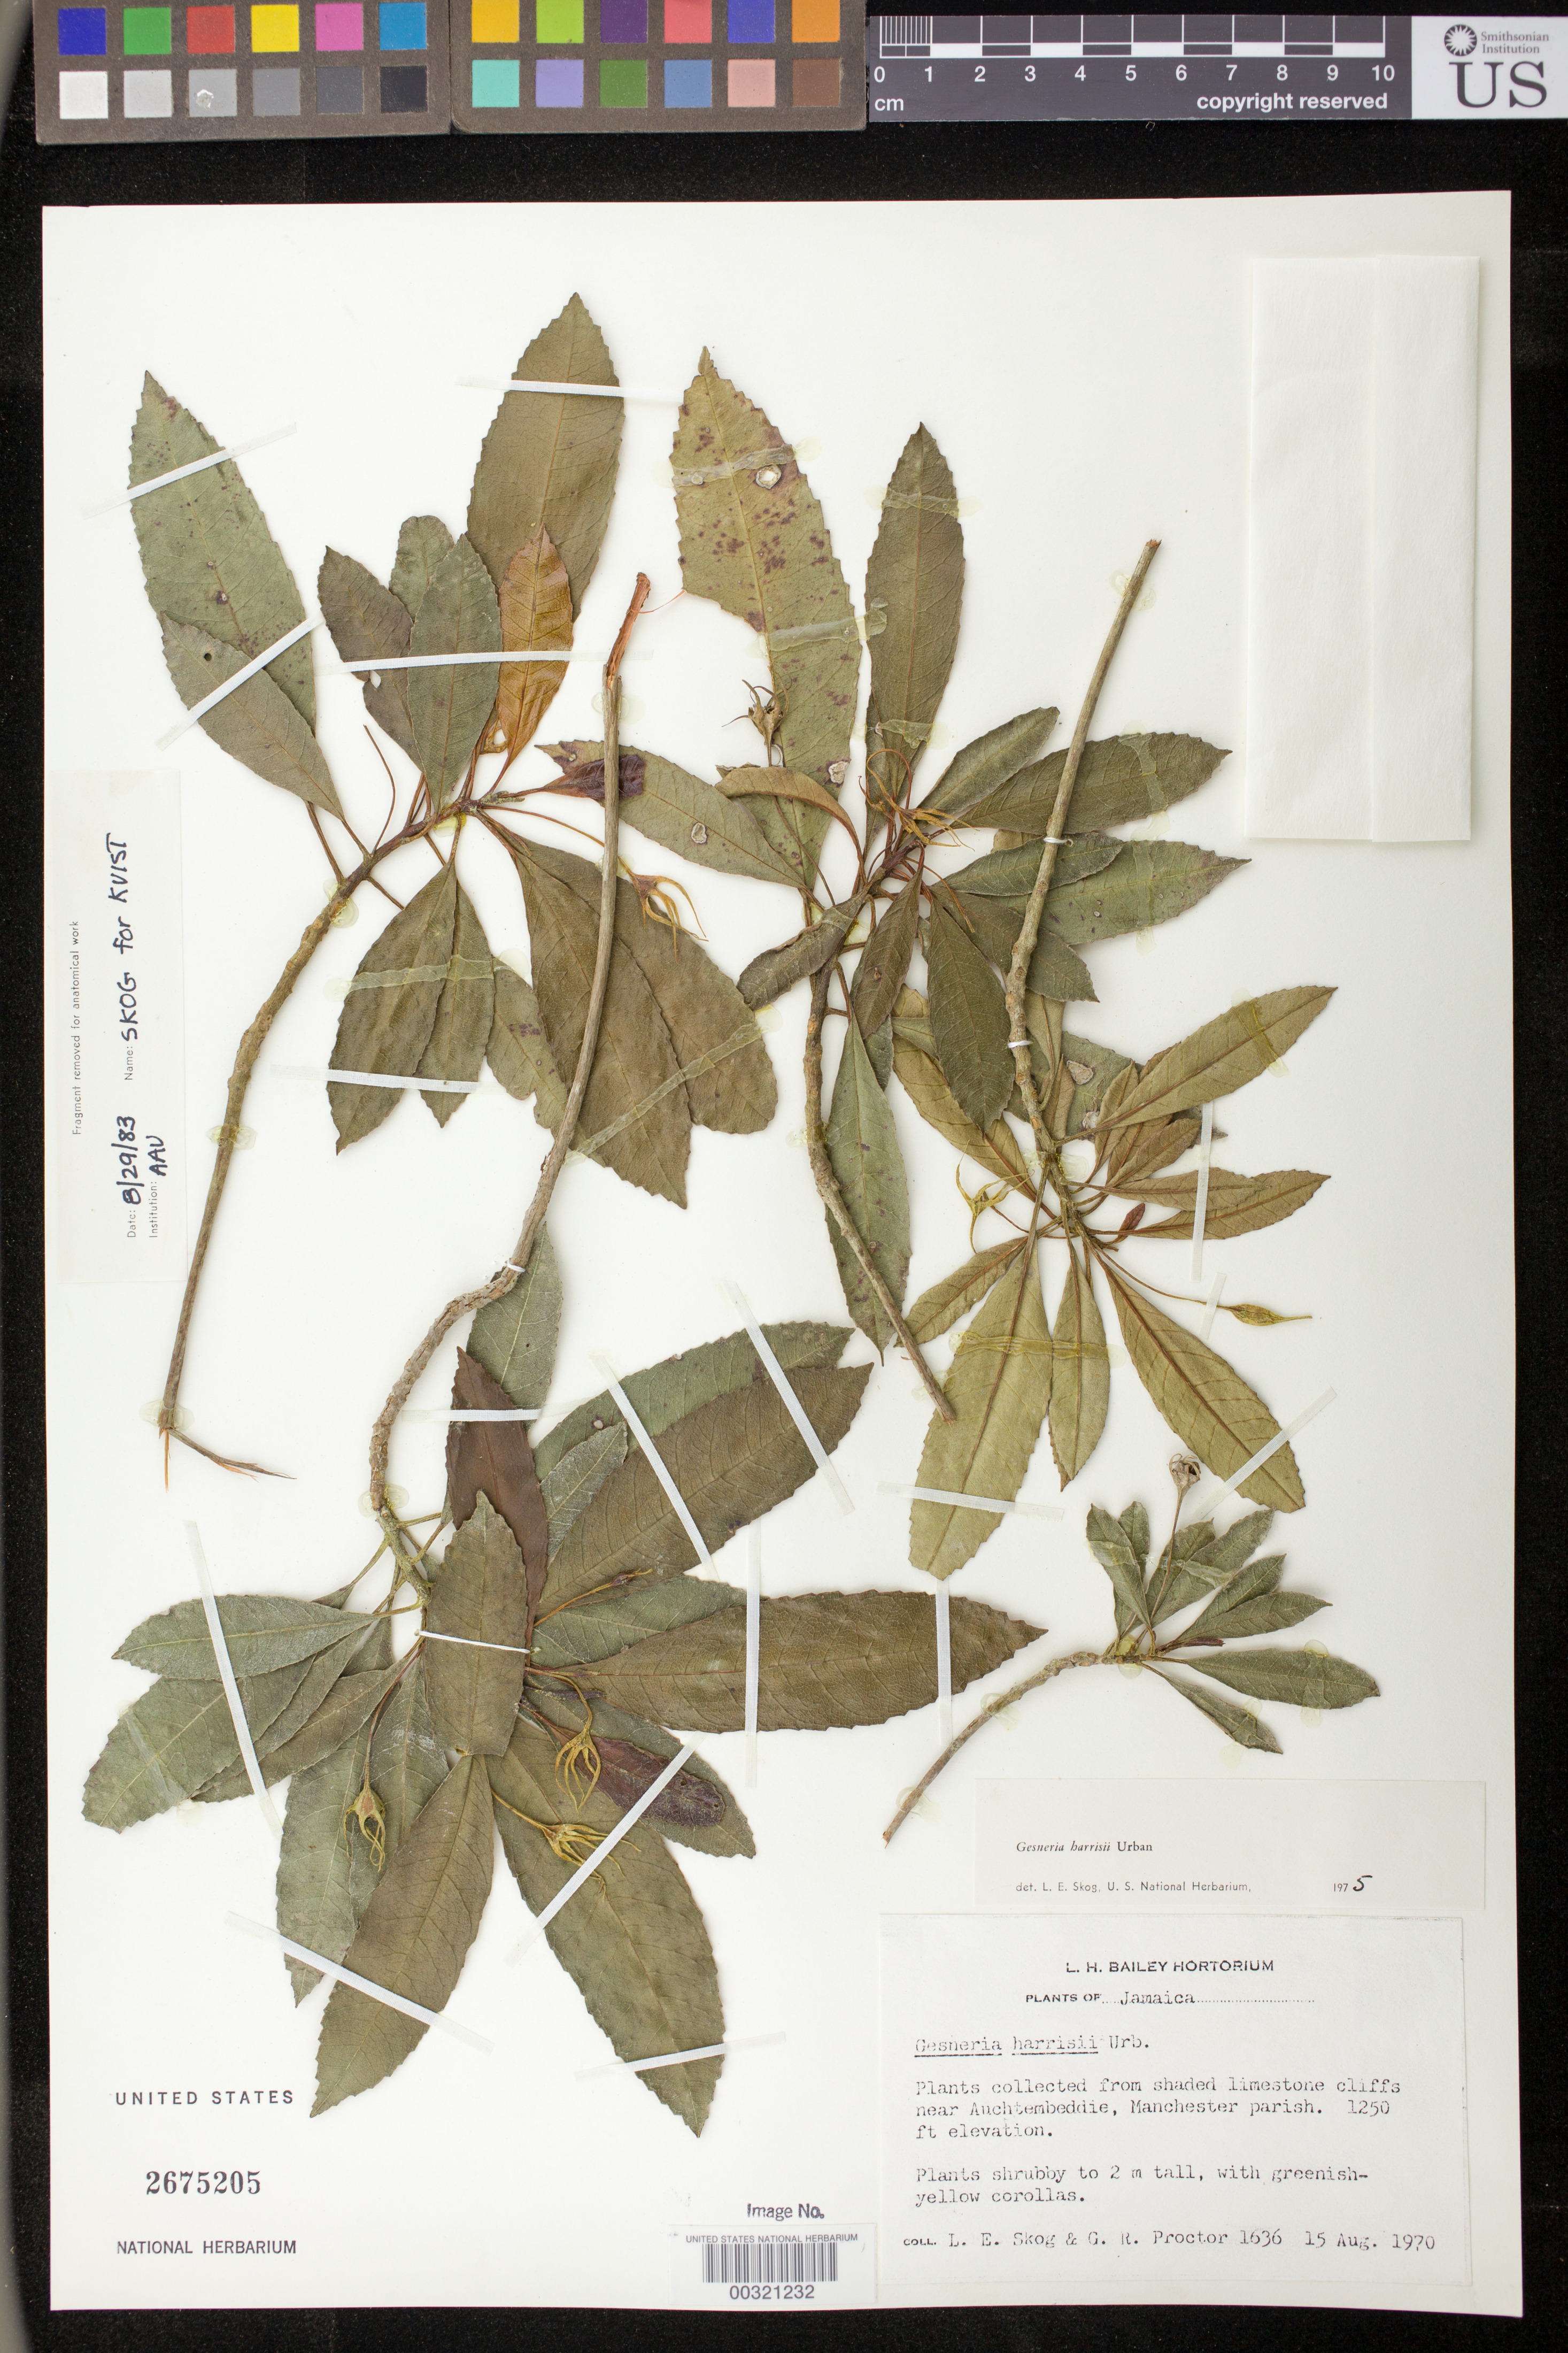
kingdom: Plantae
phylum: Tracheophyta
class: Magnoliopsida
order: Lamiales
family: Gesneriaceae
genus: Gesneria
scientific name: Gesneria harrisii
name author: Urb.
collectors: L. E. Skog & G. R. Proctor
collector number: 1636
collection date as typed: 15 Aug 1970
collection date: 1970-08-15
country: Jamaica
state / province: Manchester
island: Jamaica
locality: Near Auchtembeddie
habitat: Shaded limestone cliff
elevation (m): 381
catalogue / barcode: US 2675205